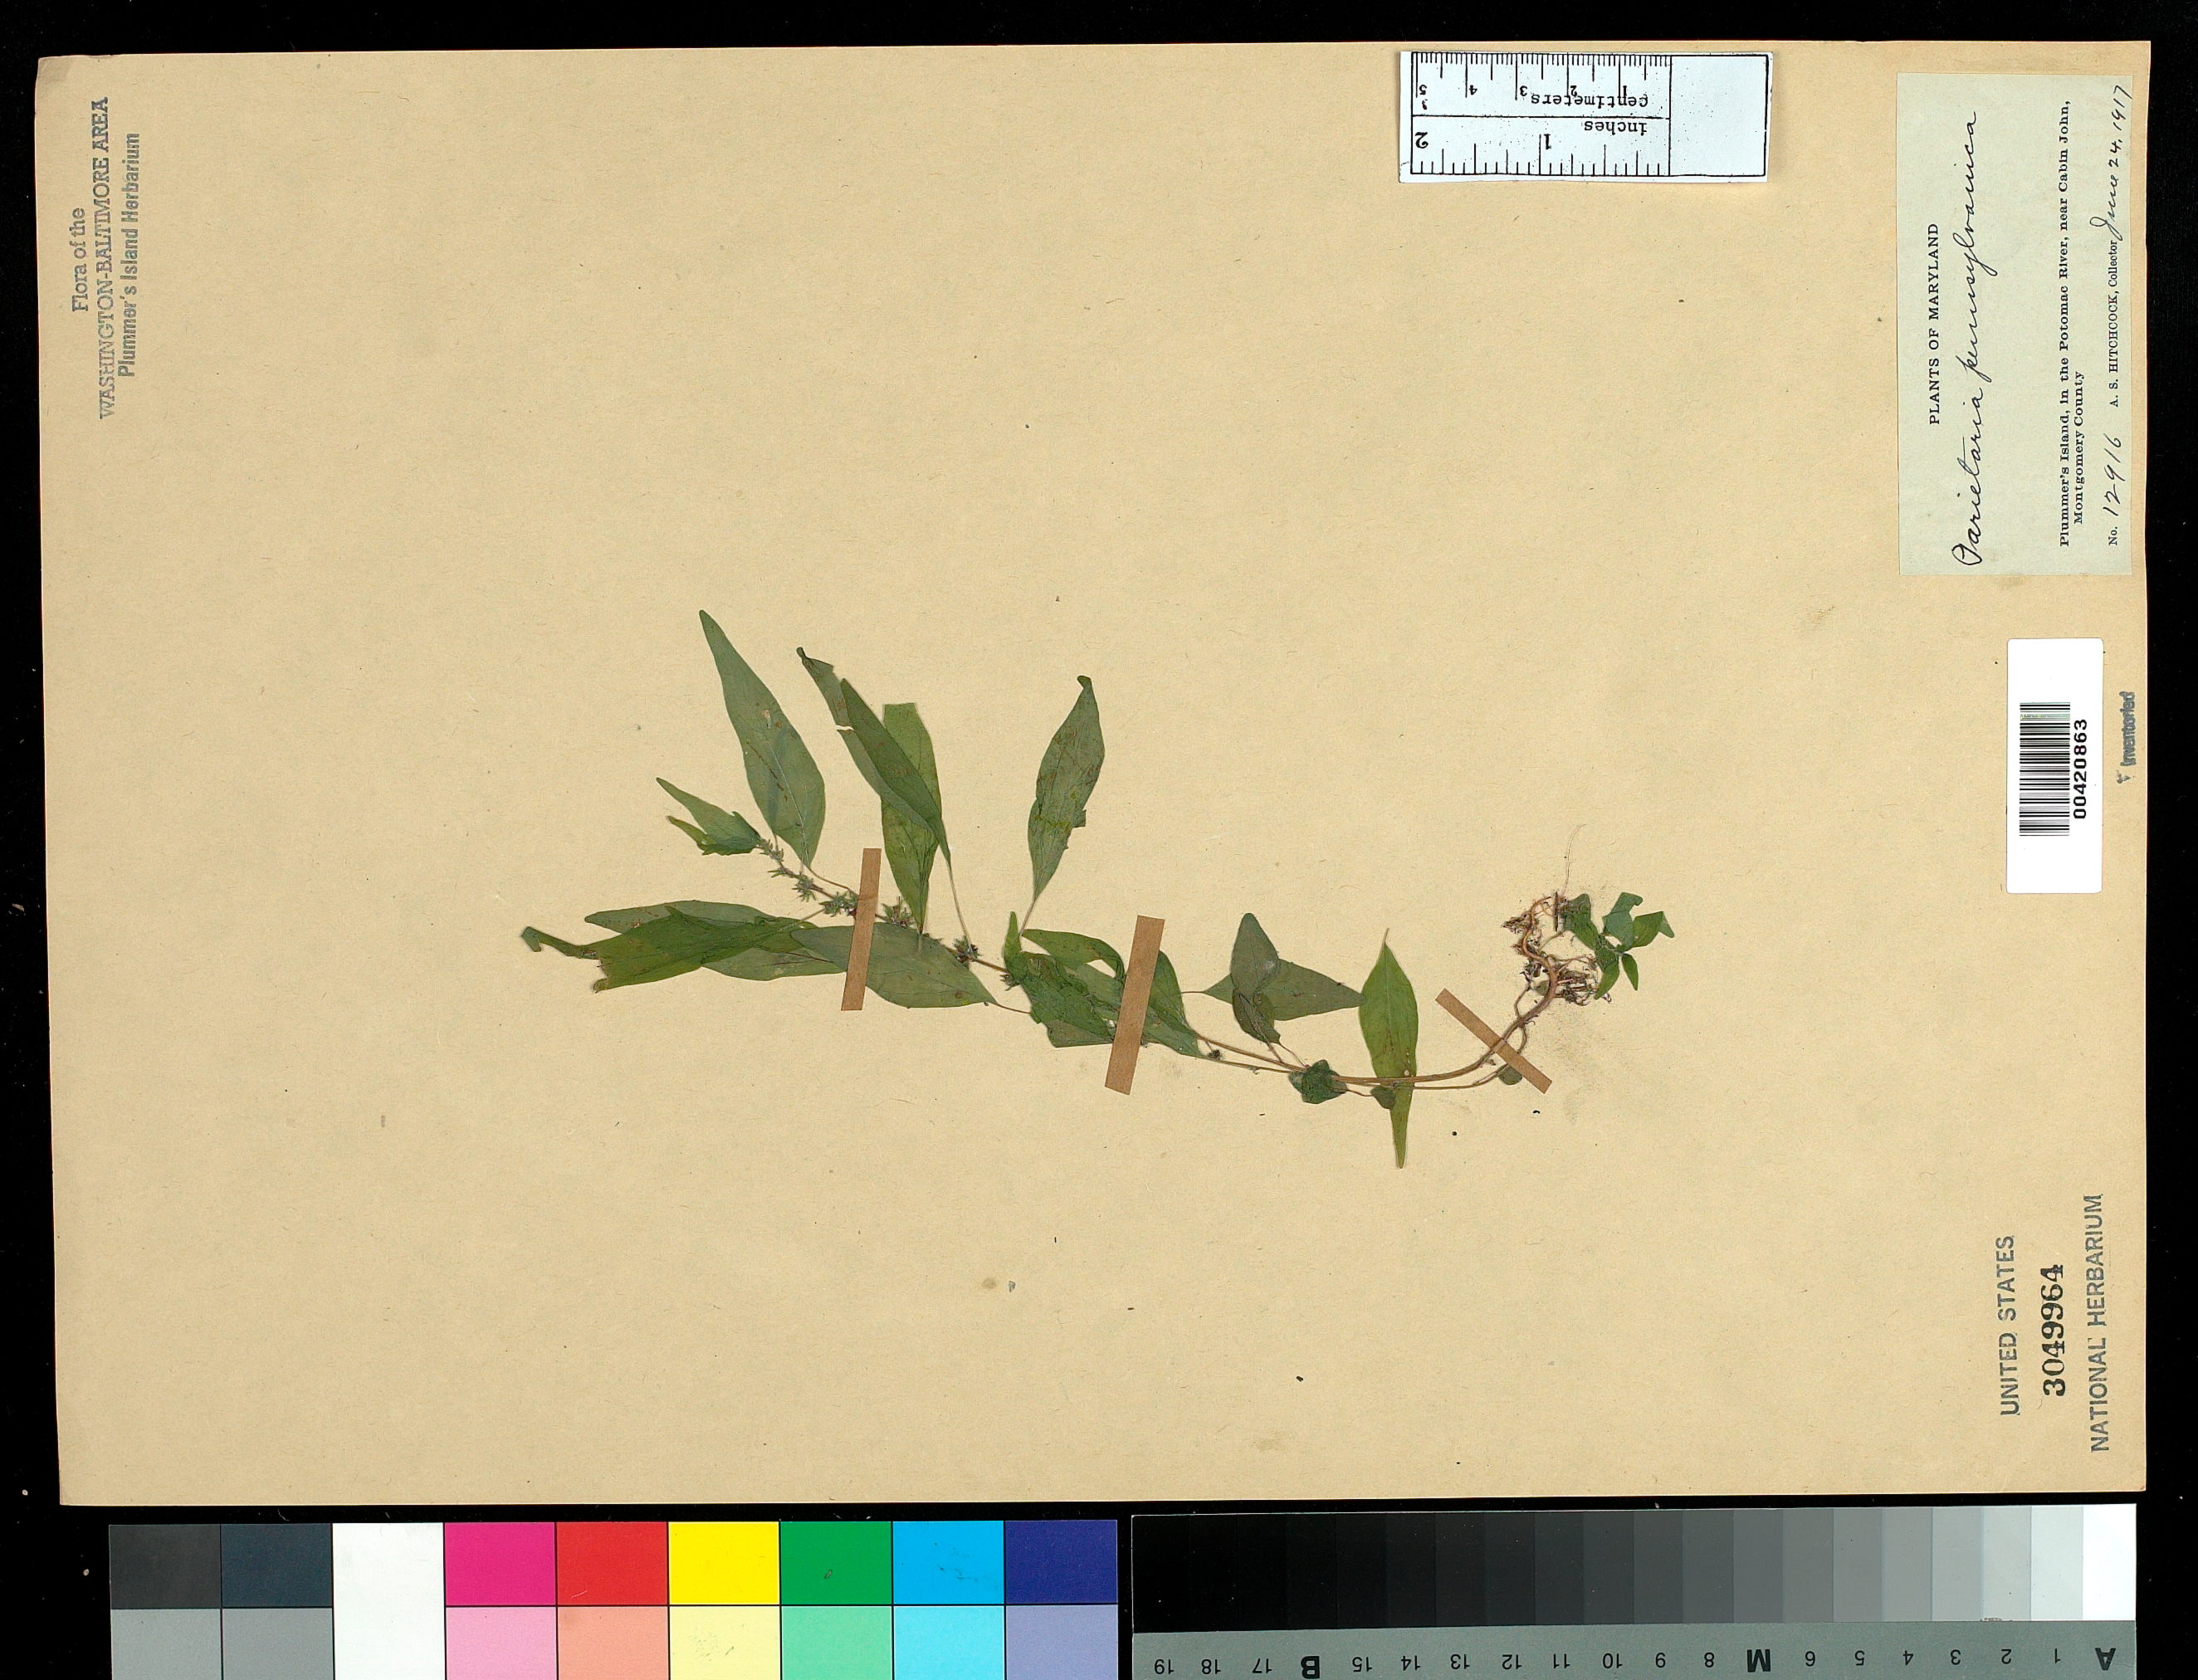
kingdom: Plantae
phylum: Tracheophyta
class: Magnoliopsida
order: Rosales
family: Urticaceae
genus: Parietaria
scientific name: Parietaria pensylvanica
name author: Muhl. ex Willd.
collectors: A. S. Hitchcock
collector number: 12916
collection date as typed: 24 Jun 1917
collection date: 1917-06-24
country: United States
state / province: Maryland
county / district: Montgomery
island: Plummers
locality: Plummer's Island Plummers Island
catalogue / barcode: US 3049964